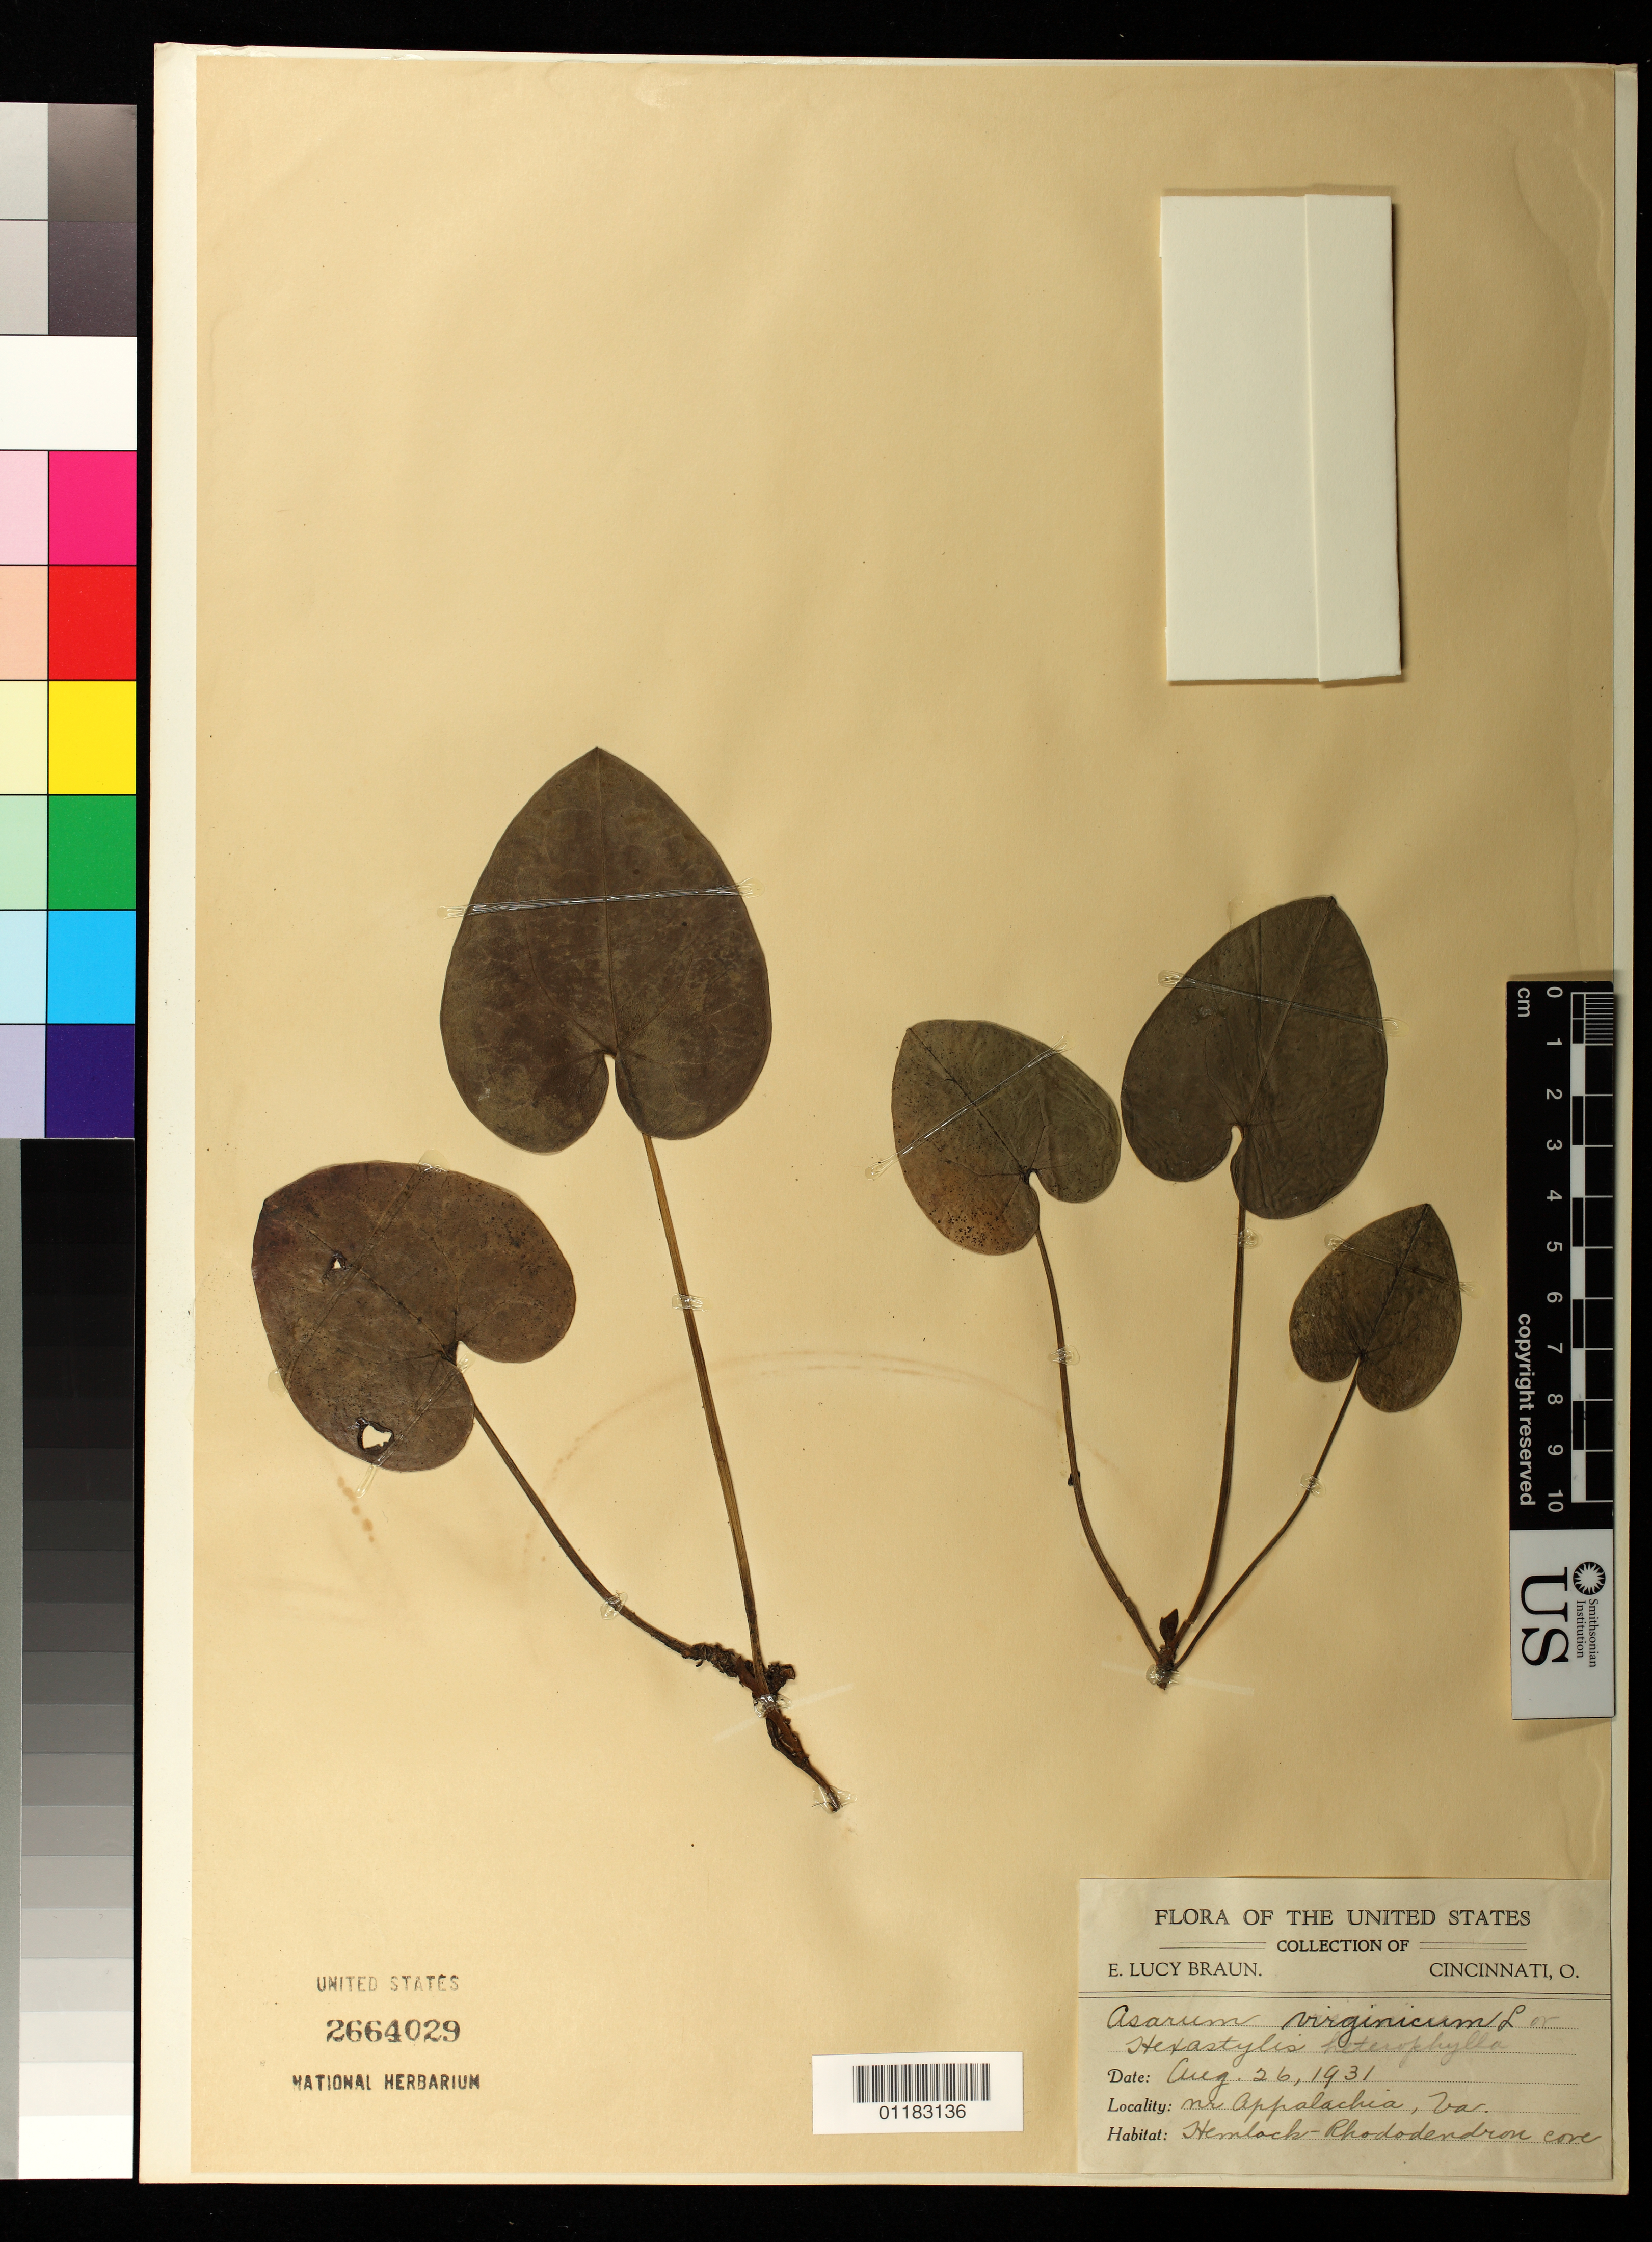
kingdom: Plantae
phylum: Tracheophyta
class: Magnoliopsida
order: Piperales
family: Aristolochiaceae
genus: Hexastylis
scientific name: Hexastylis virginica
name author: (L.) Small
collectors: E. L. Braun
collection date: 1931-08-26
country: United States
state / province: Virginia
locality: Near Appalachia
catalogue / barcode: US 2664029